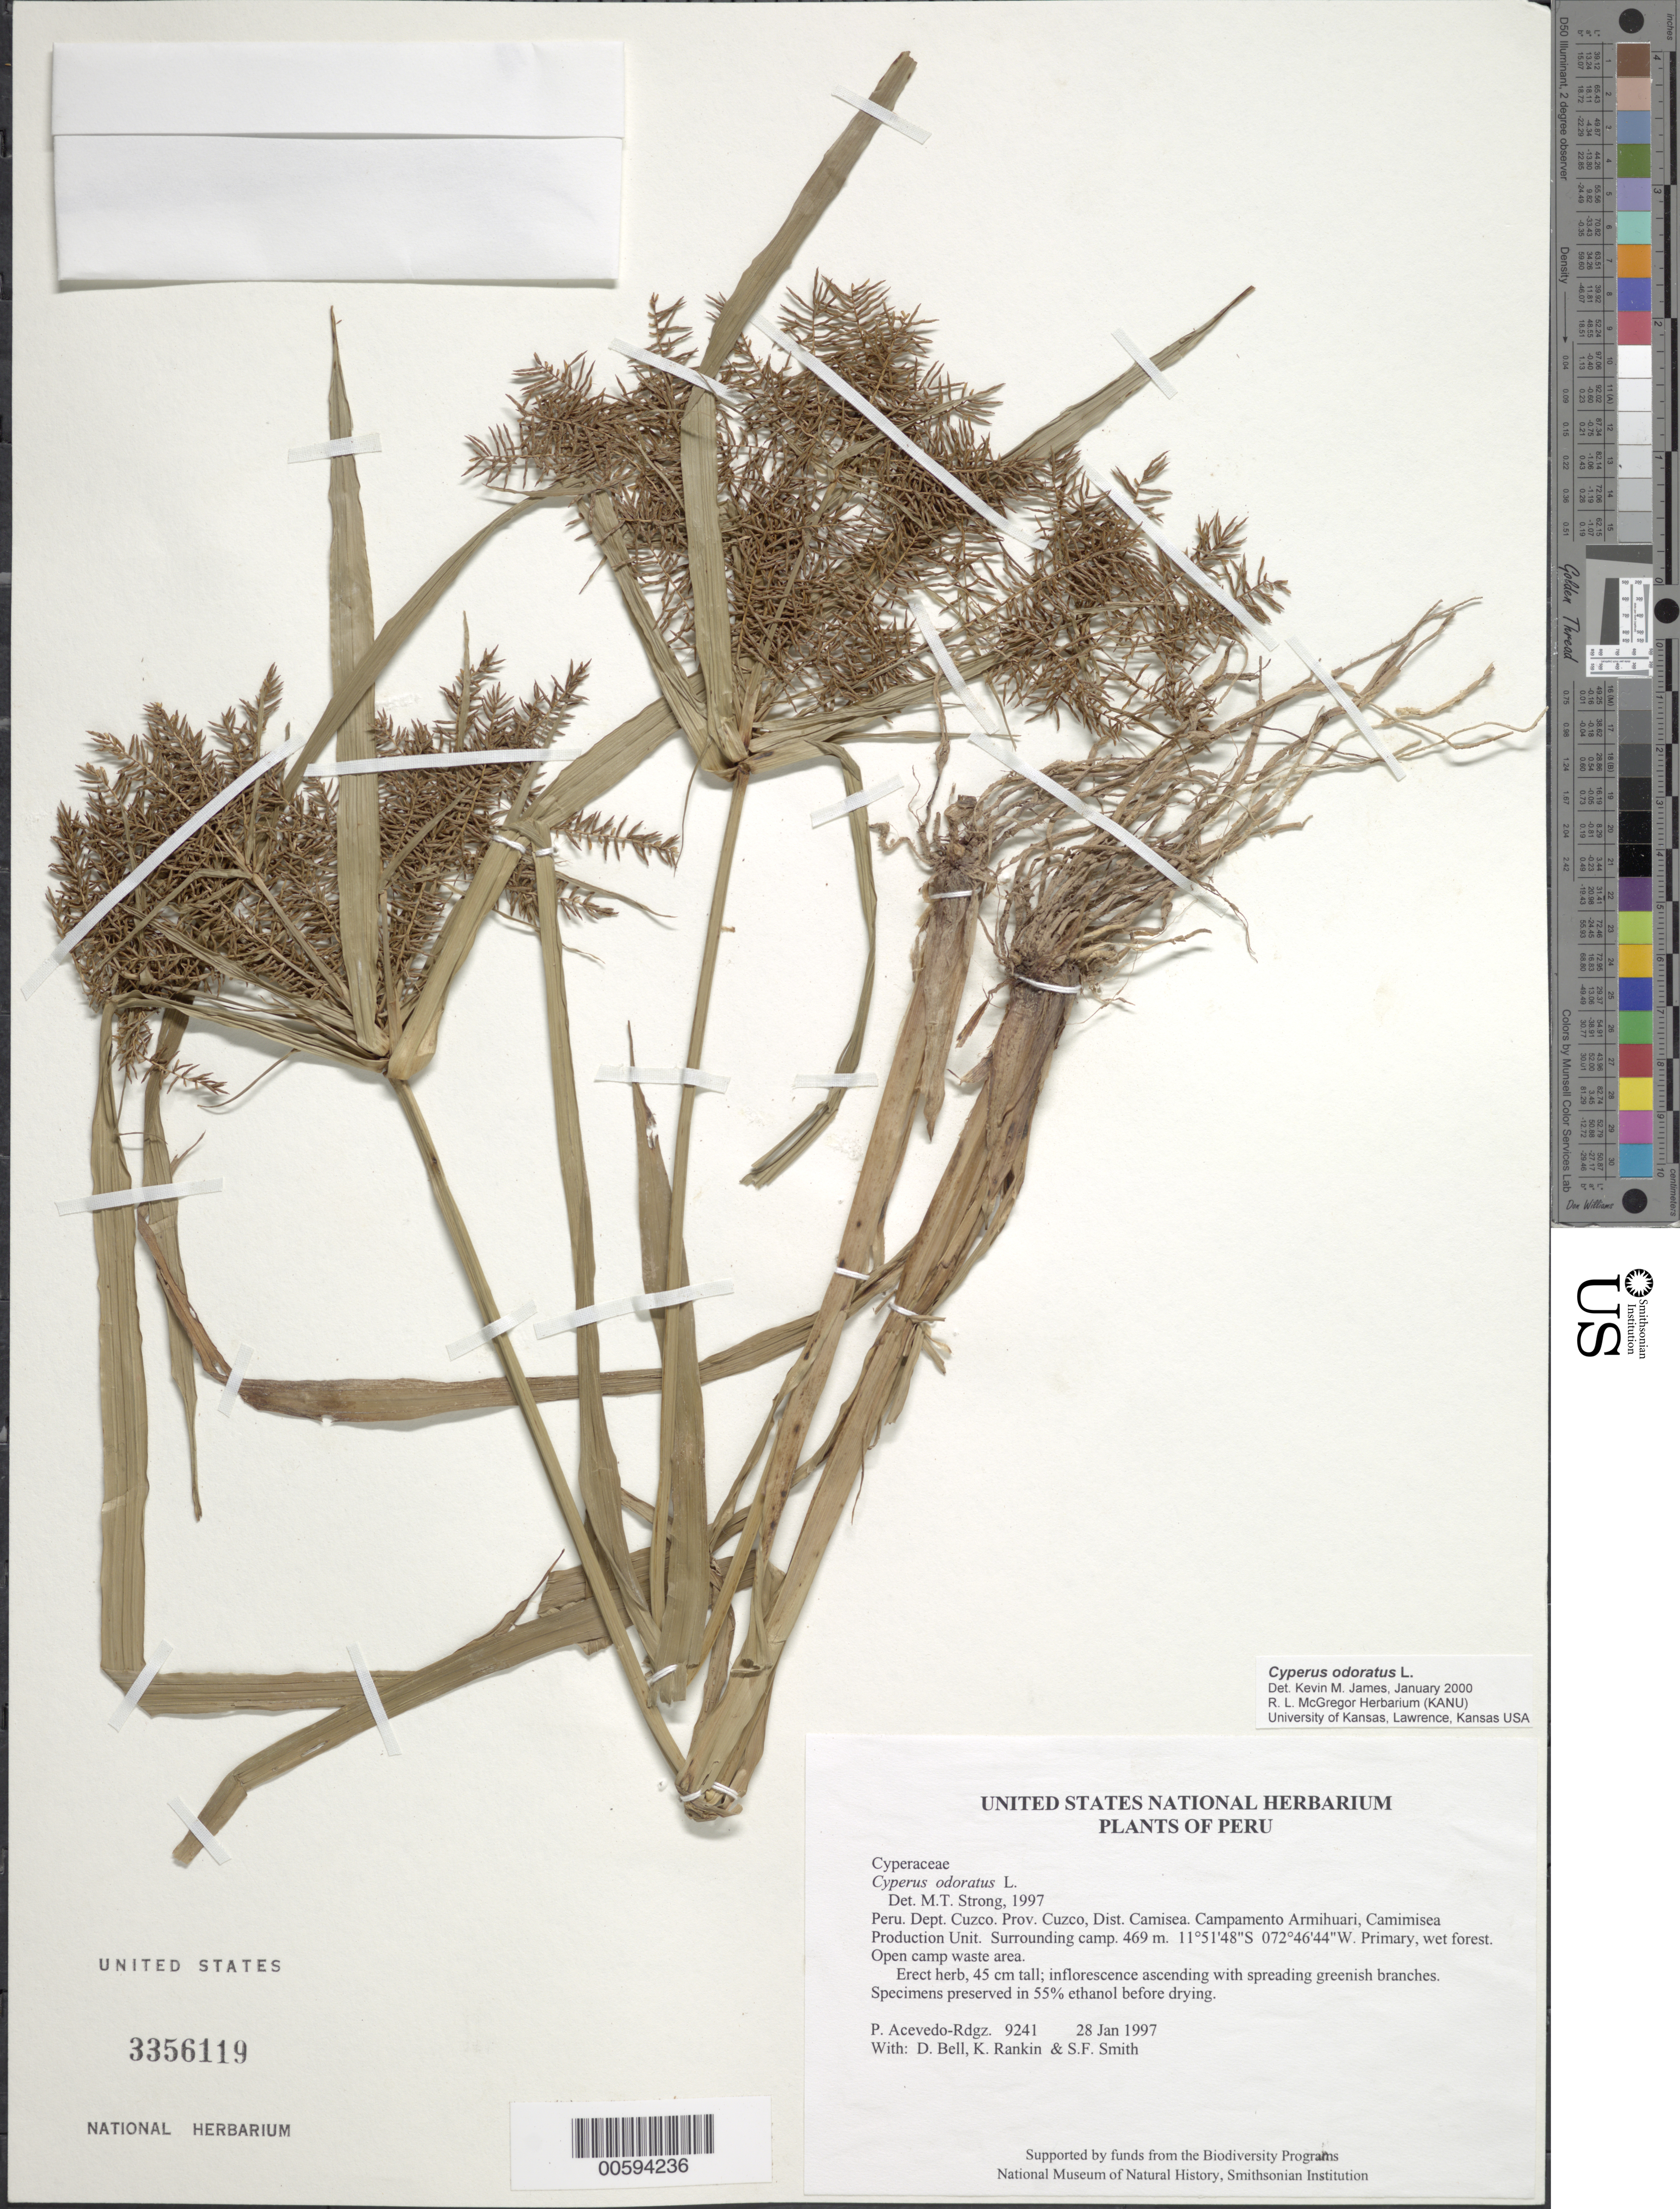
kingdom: Plantae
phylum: Tracheophyta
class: Liliopsida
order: Poales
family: Cyperaceae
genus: Cyperus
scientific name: Cyperus odoratus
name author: L.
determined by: Strong, M. T., (US), Smithsonian Institution - National Museum of Natural History (UNITED STATES)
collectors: P. Acevedo-Rodr., D. A. Bell, K. B. Rankin & S.F. Smith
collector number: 9241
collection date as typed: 28 Jan 1997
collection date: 1997-01-28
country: Peru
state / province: Cusco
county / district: Cusco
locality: Districto Camisea, Campamento Armihuari, Camimisea Production Unit. Surrounding camp.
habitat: Primary, wet forest. Open camp waste area.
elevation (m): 469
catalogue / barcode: US 3356119